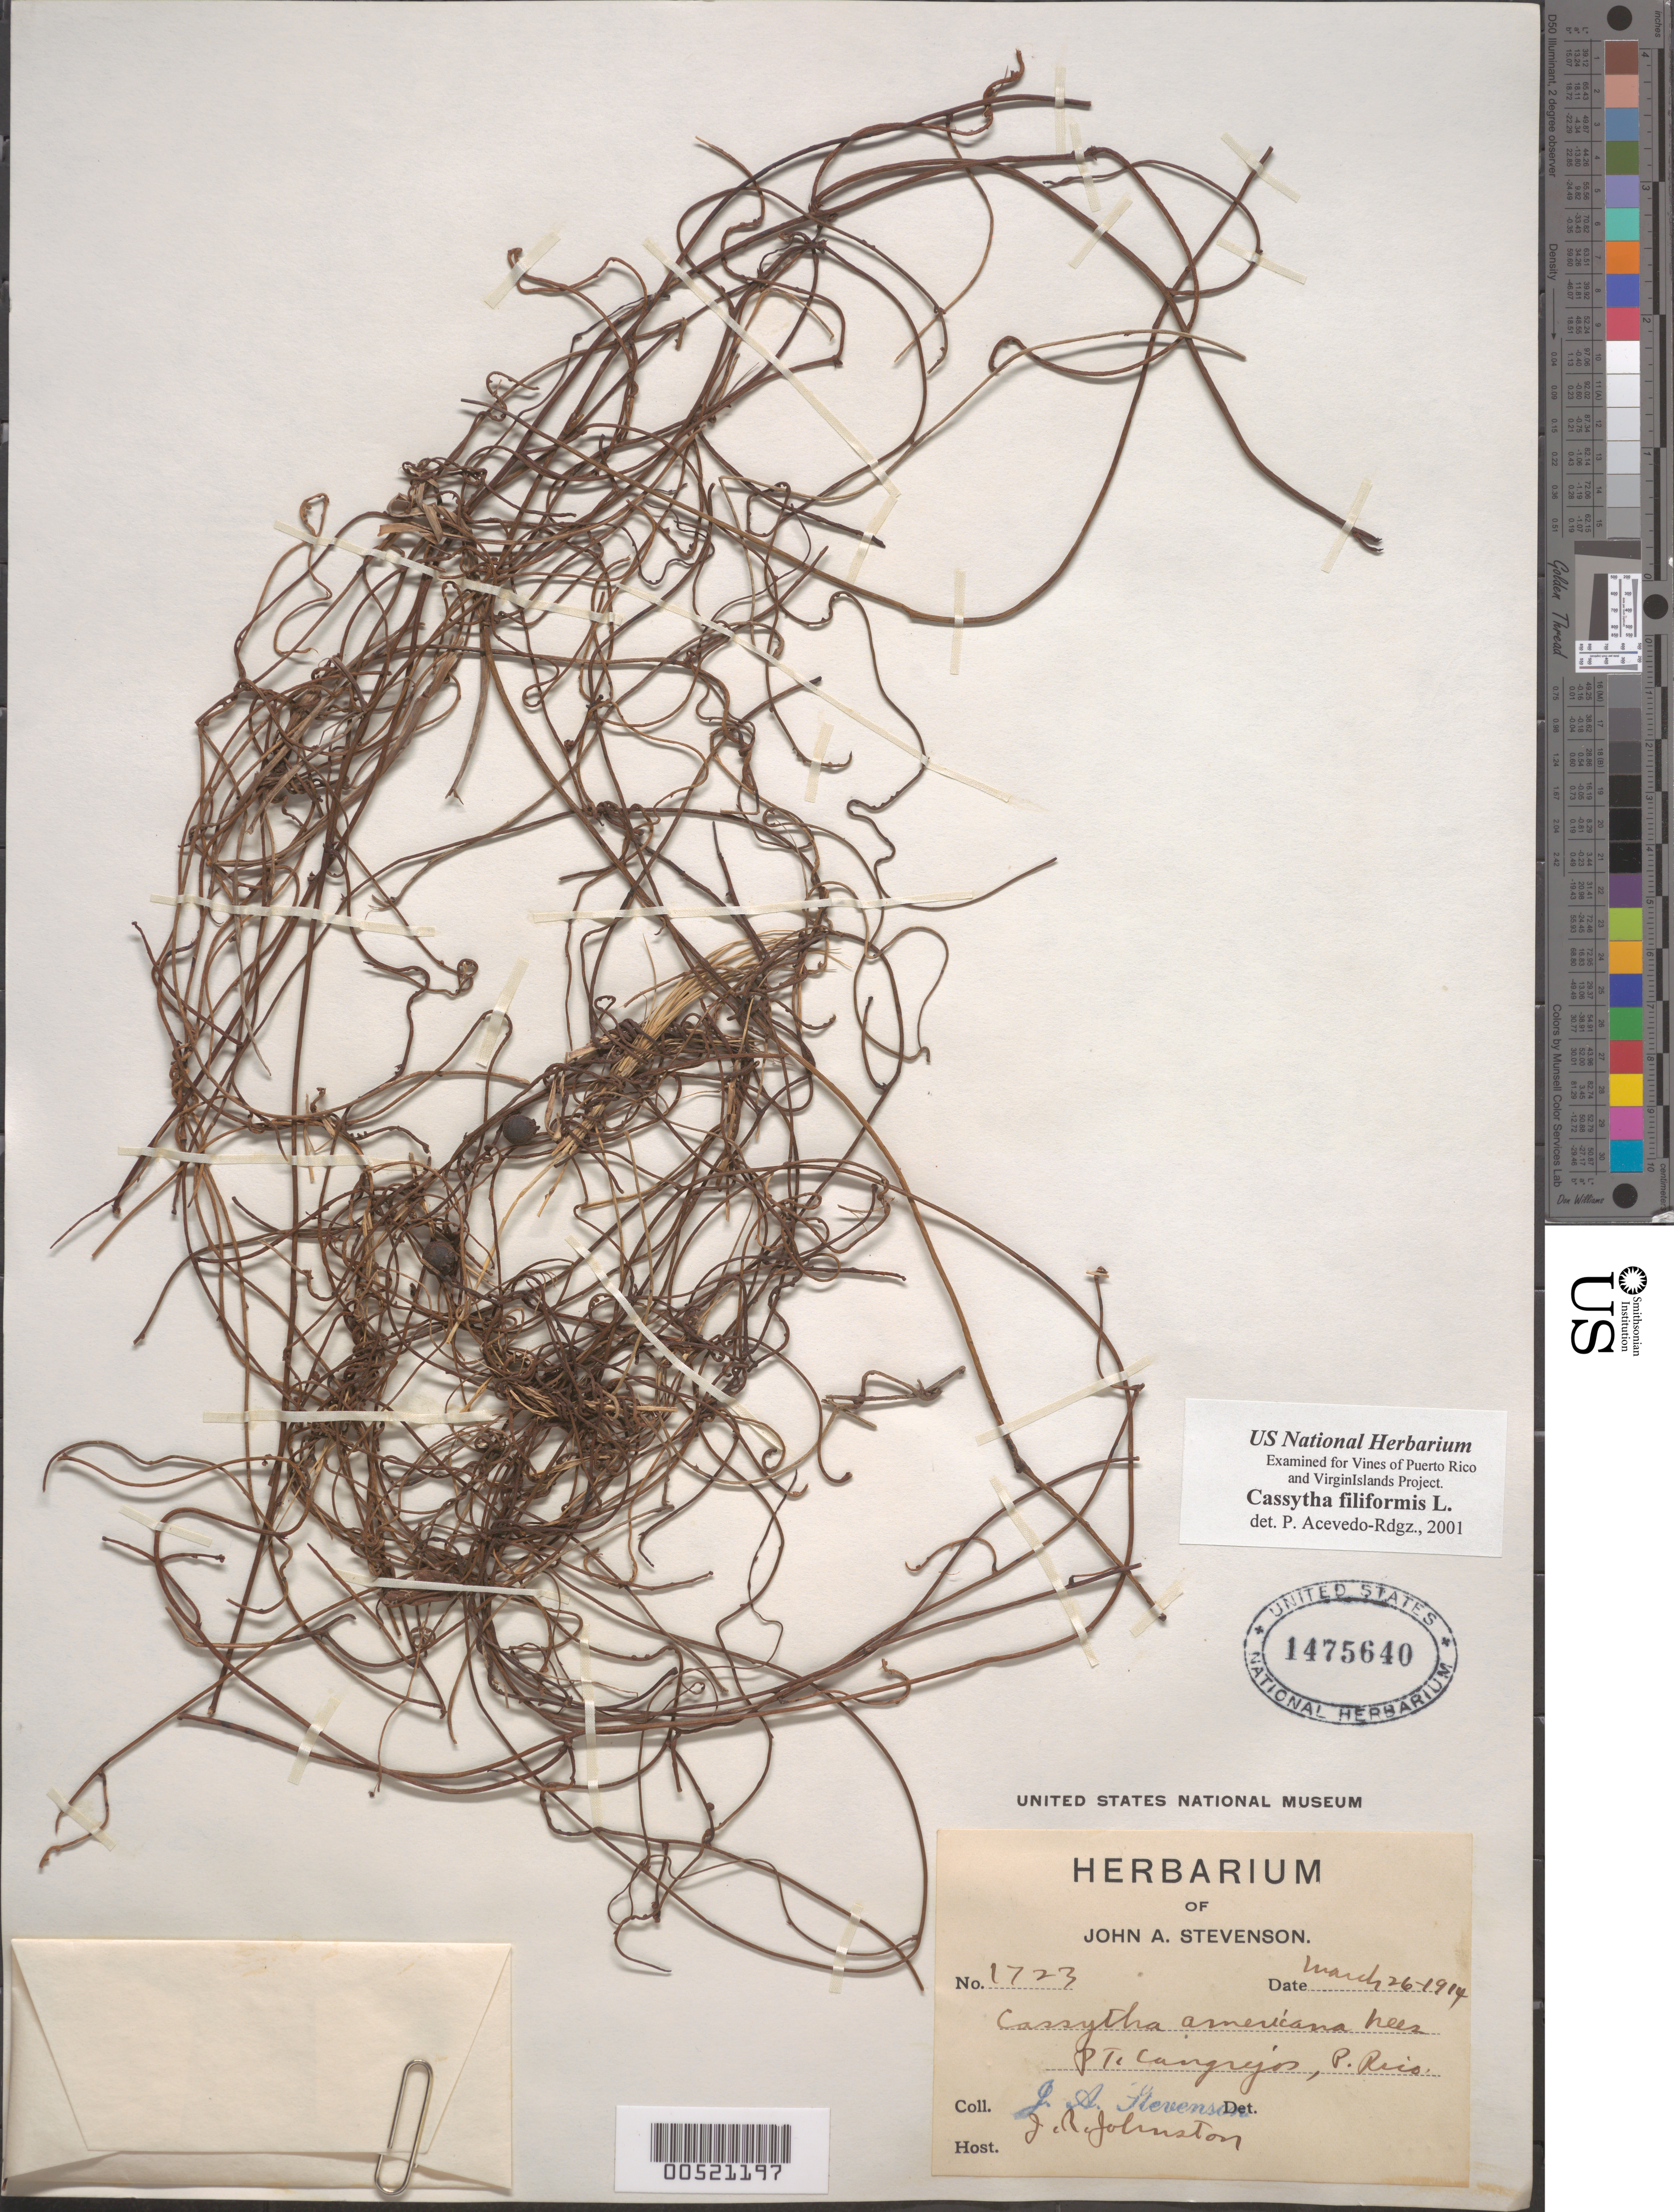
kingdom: Plantae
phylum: Tracheophyta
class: Magnoliopsida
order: Laurales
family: Lauraceae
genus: Cassytha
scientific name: Cassytha filiformis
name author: L.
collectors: J. Stevenson & J. Johnston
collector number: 1723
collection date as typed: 26 Mar 1914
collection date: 1914-03-26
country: Puerto Rico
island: Greater Antilles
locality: Pt. Cangrejos.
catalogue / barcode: US 1475640